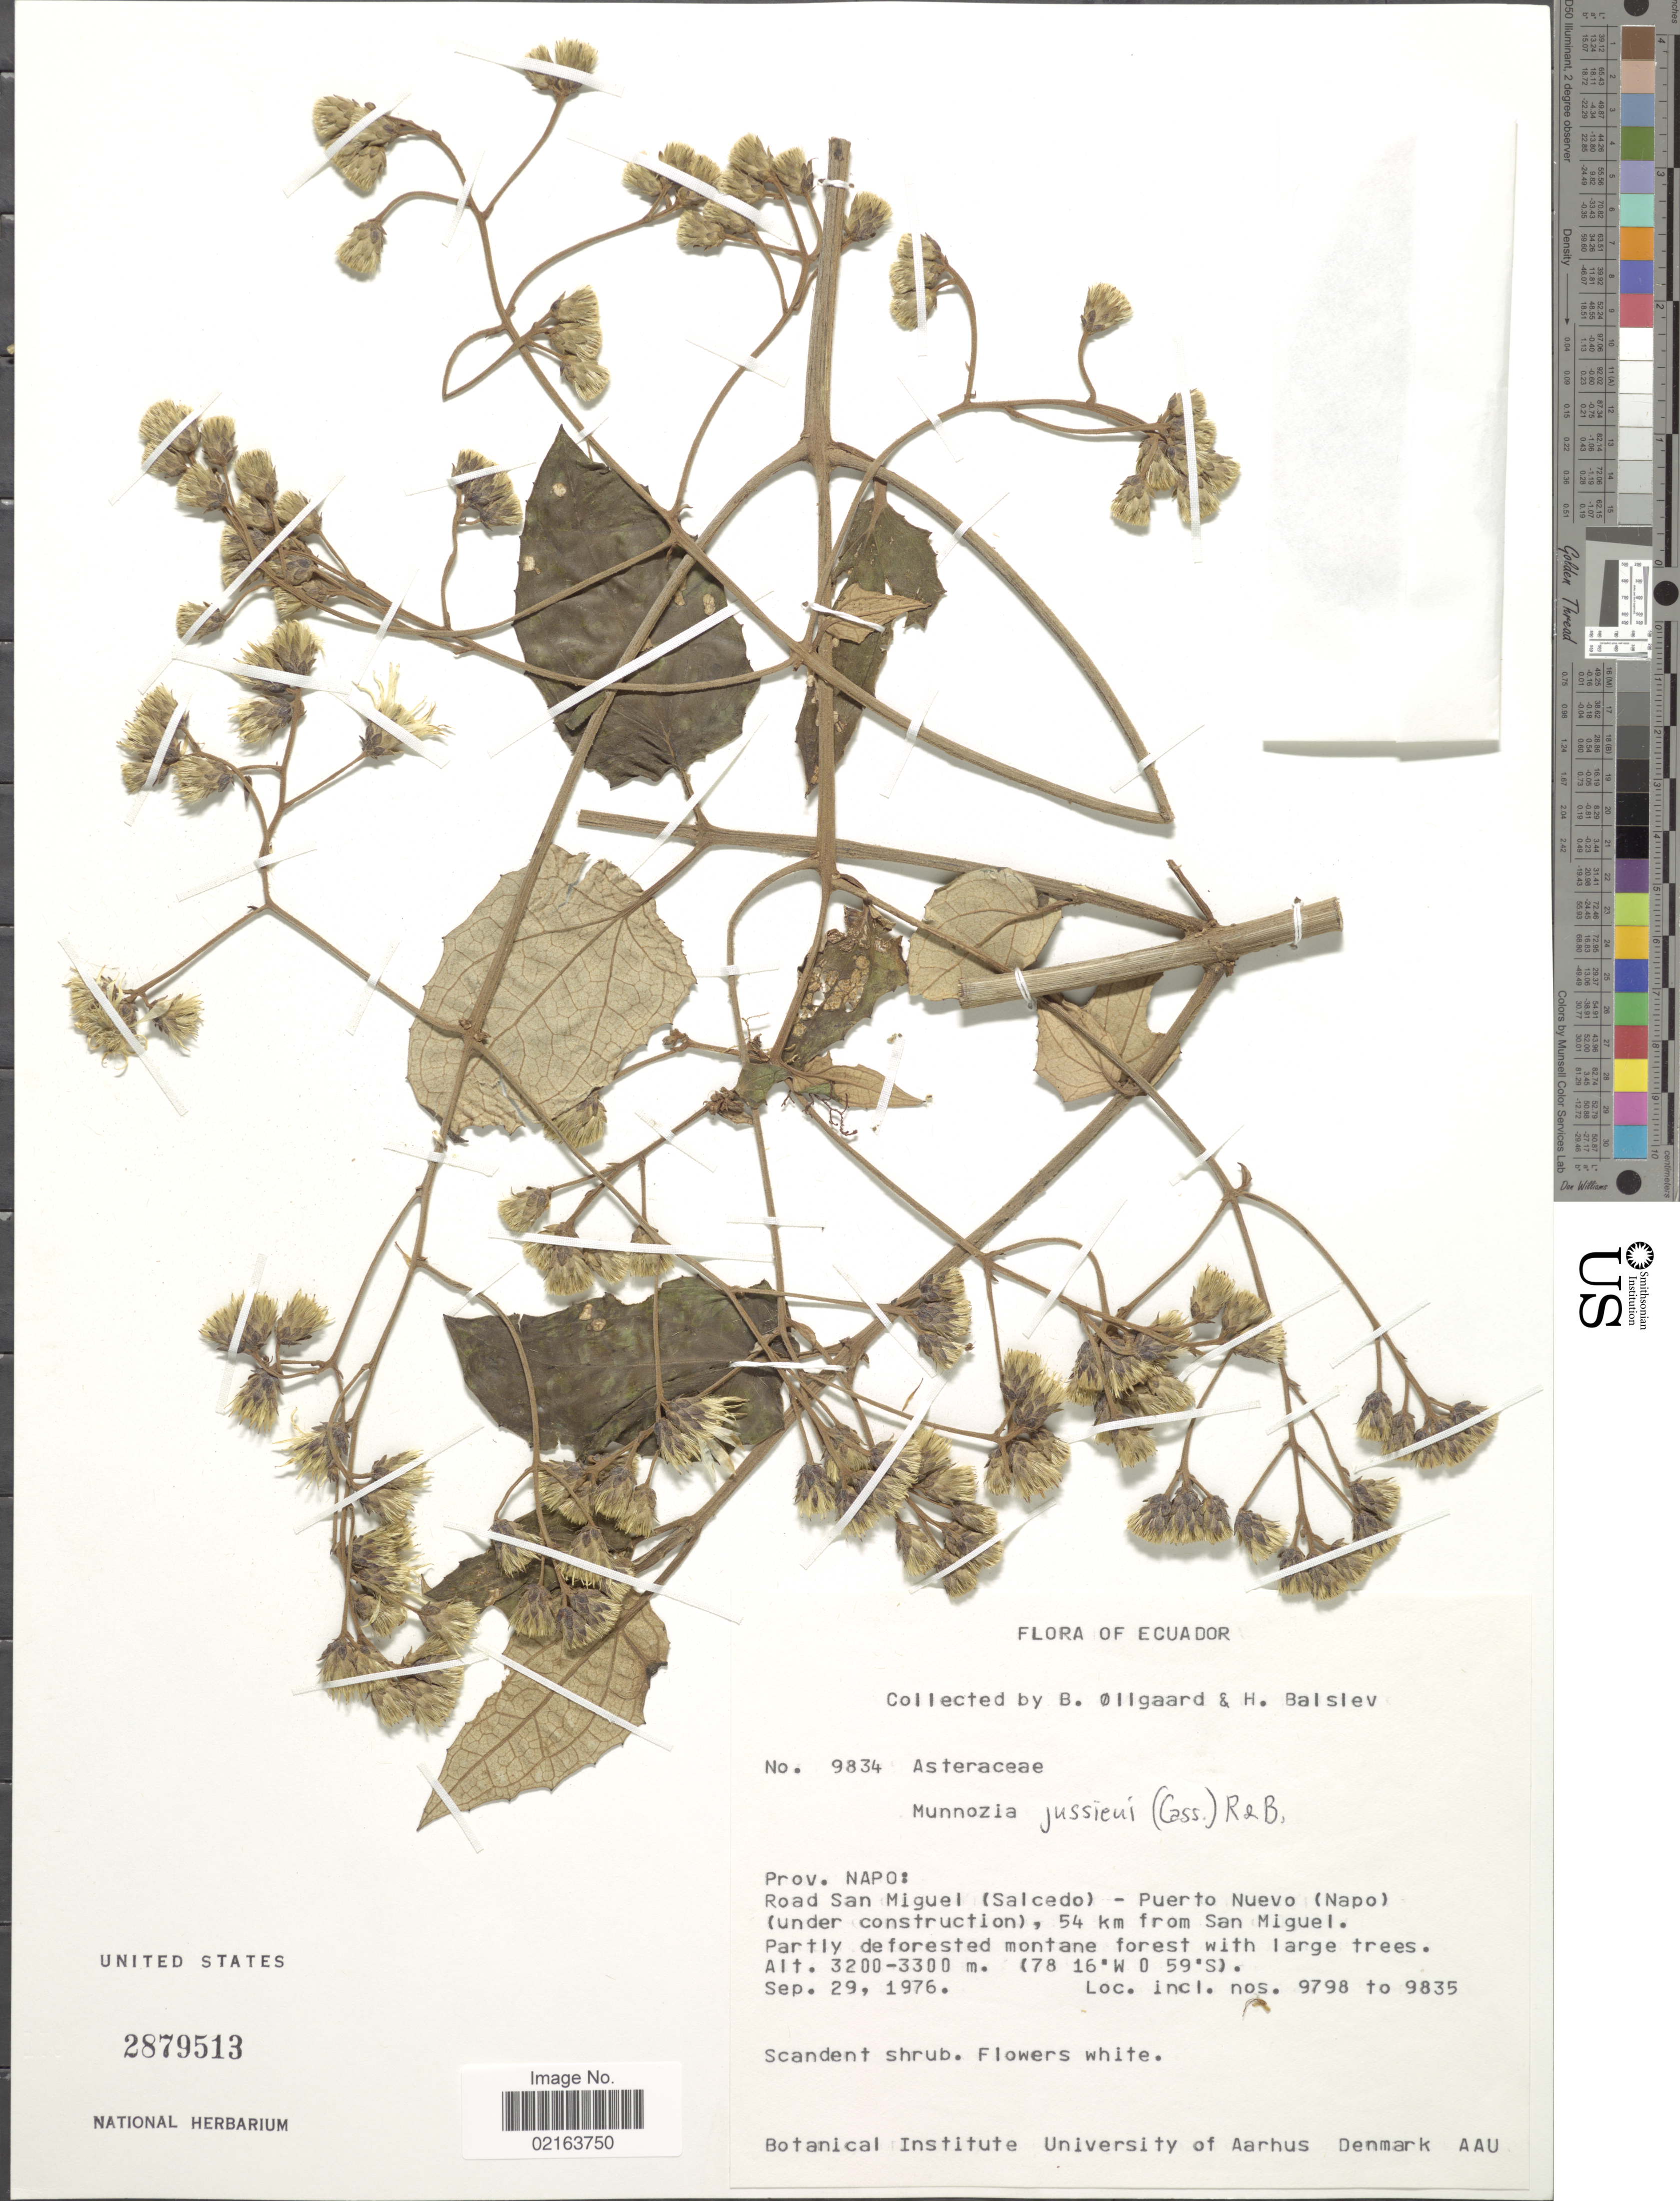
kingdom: Plantae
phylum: Tracheophyta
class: Magnoliopsida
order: Asterales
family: Asteraceae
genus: Munnozia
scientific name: Munnozia jussieui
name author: (Cass.) H. Rob. & Brettell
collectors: B. Øllgaard & H. Balslev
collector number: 9834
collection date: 1976-09-29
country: Ecuador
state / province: Napo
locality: Prov. Napo: Road San Miguel (Salcedo), Puerto Nuevo (Napo) (under construction) 54 km from San Miguel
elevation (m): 3200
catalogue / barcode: US 2879513